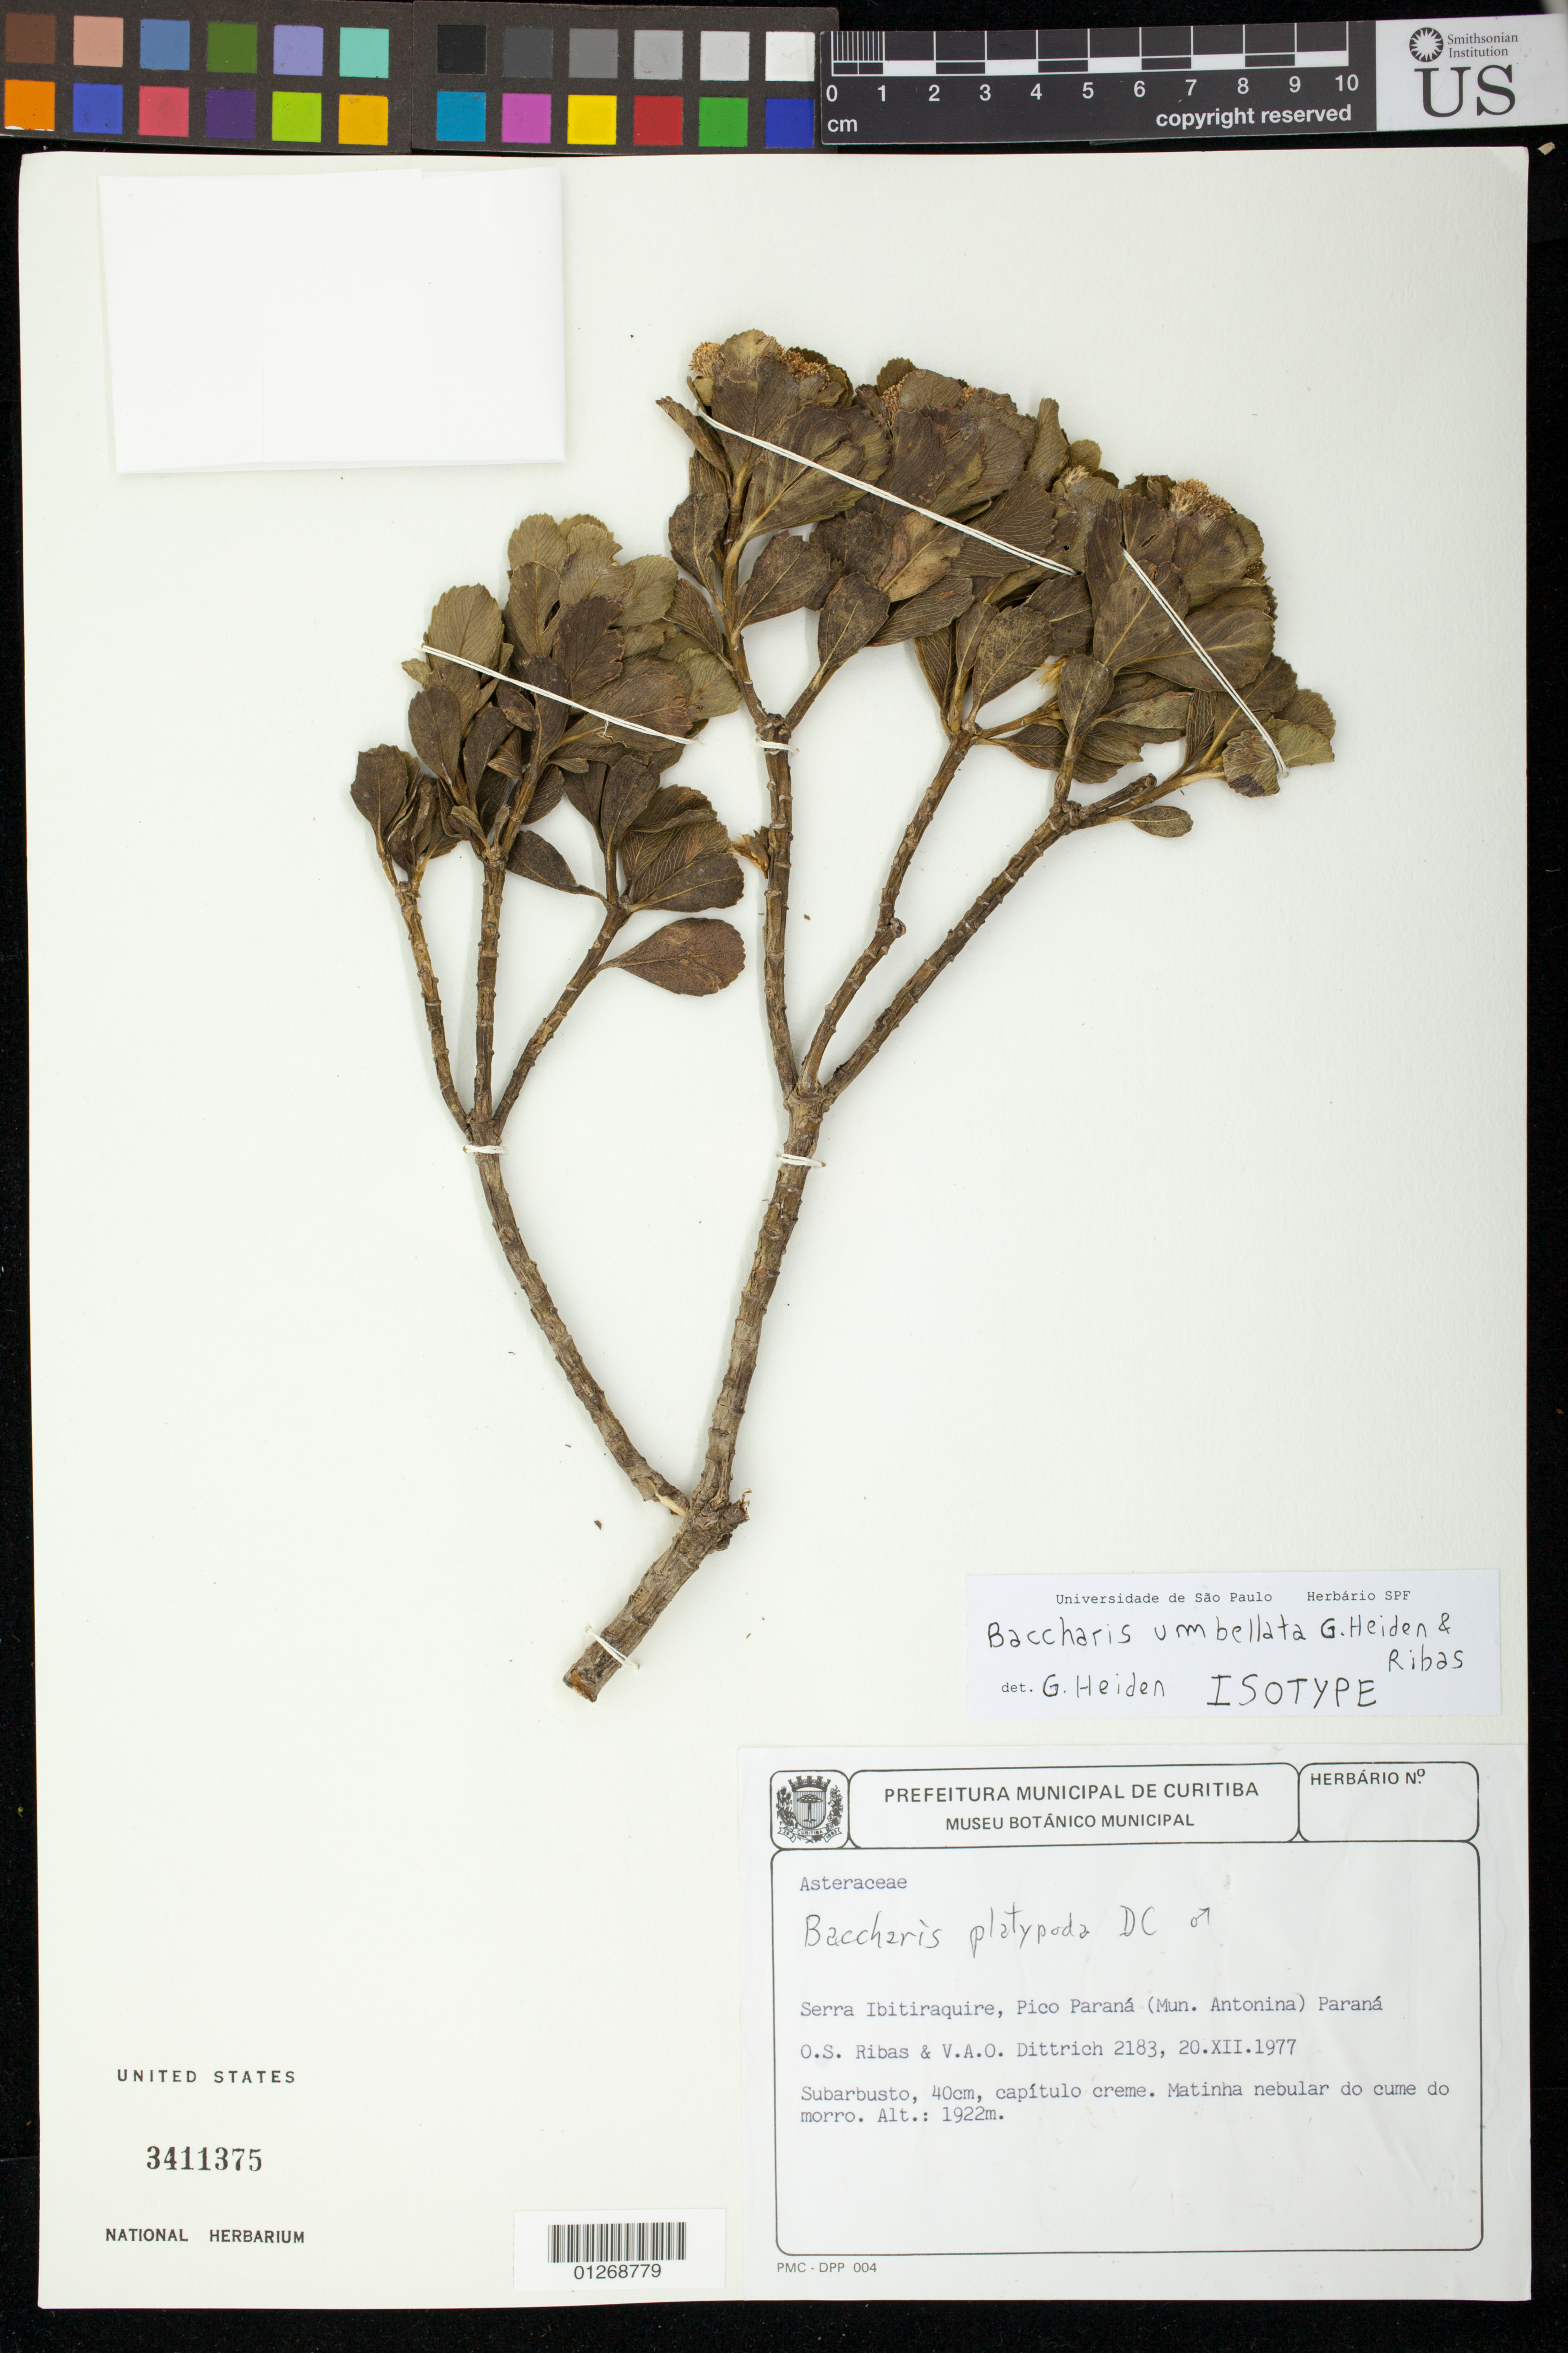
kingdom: Plantae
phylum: Tracheophyta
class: Magnoliopsida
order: Asterales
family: Asteraceae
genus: Baccharis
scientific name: Baccharis umbellata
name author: G. Heiden & Ribas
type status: Isotype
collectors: O. S. Ribas & V. A. O. Dittrich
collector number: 2183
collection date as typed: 20.XII.1977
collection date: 1977-12-20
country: Brazil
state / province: Paraná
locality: Serra Ibitiraquire, Pico Paraná (Mun. Antonina), Paraná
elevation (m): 1922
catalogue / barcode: US 3411375